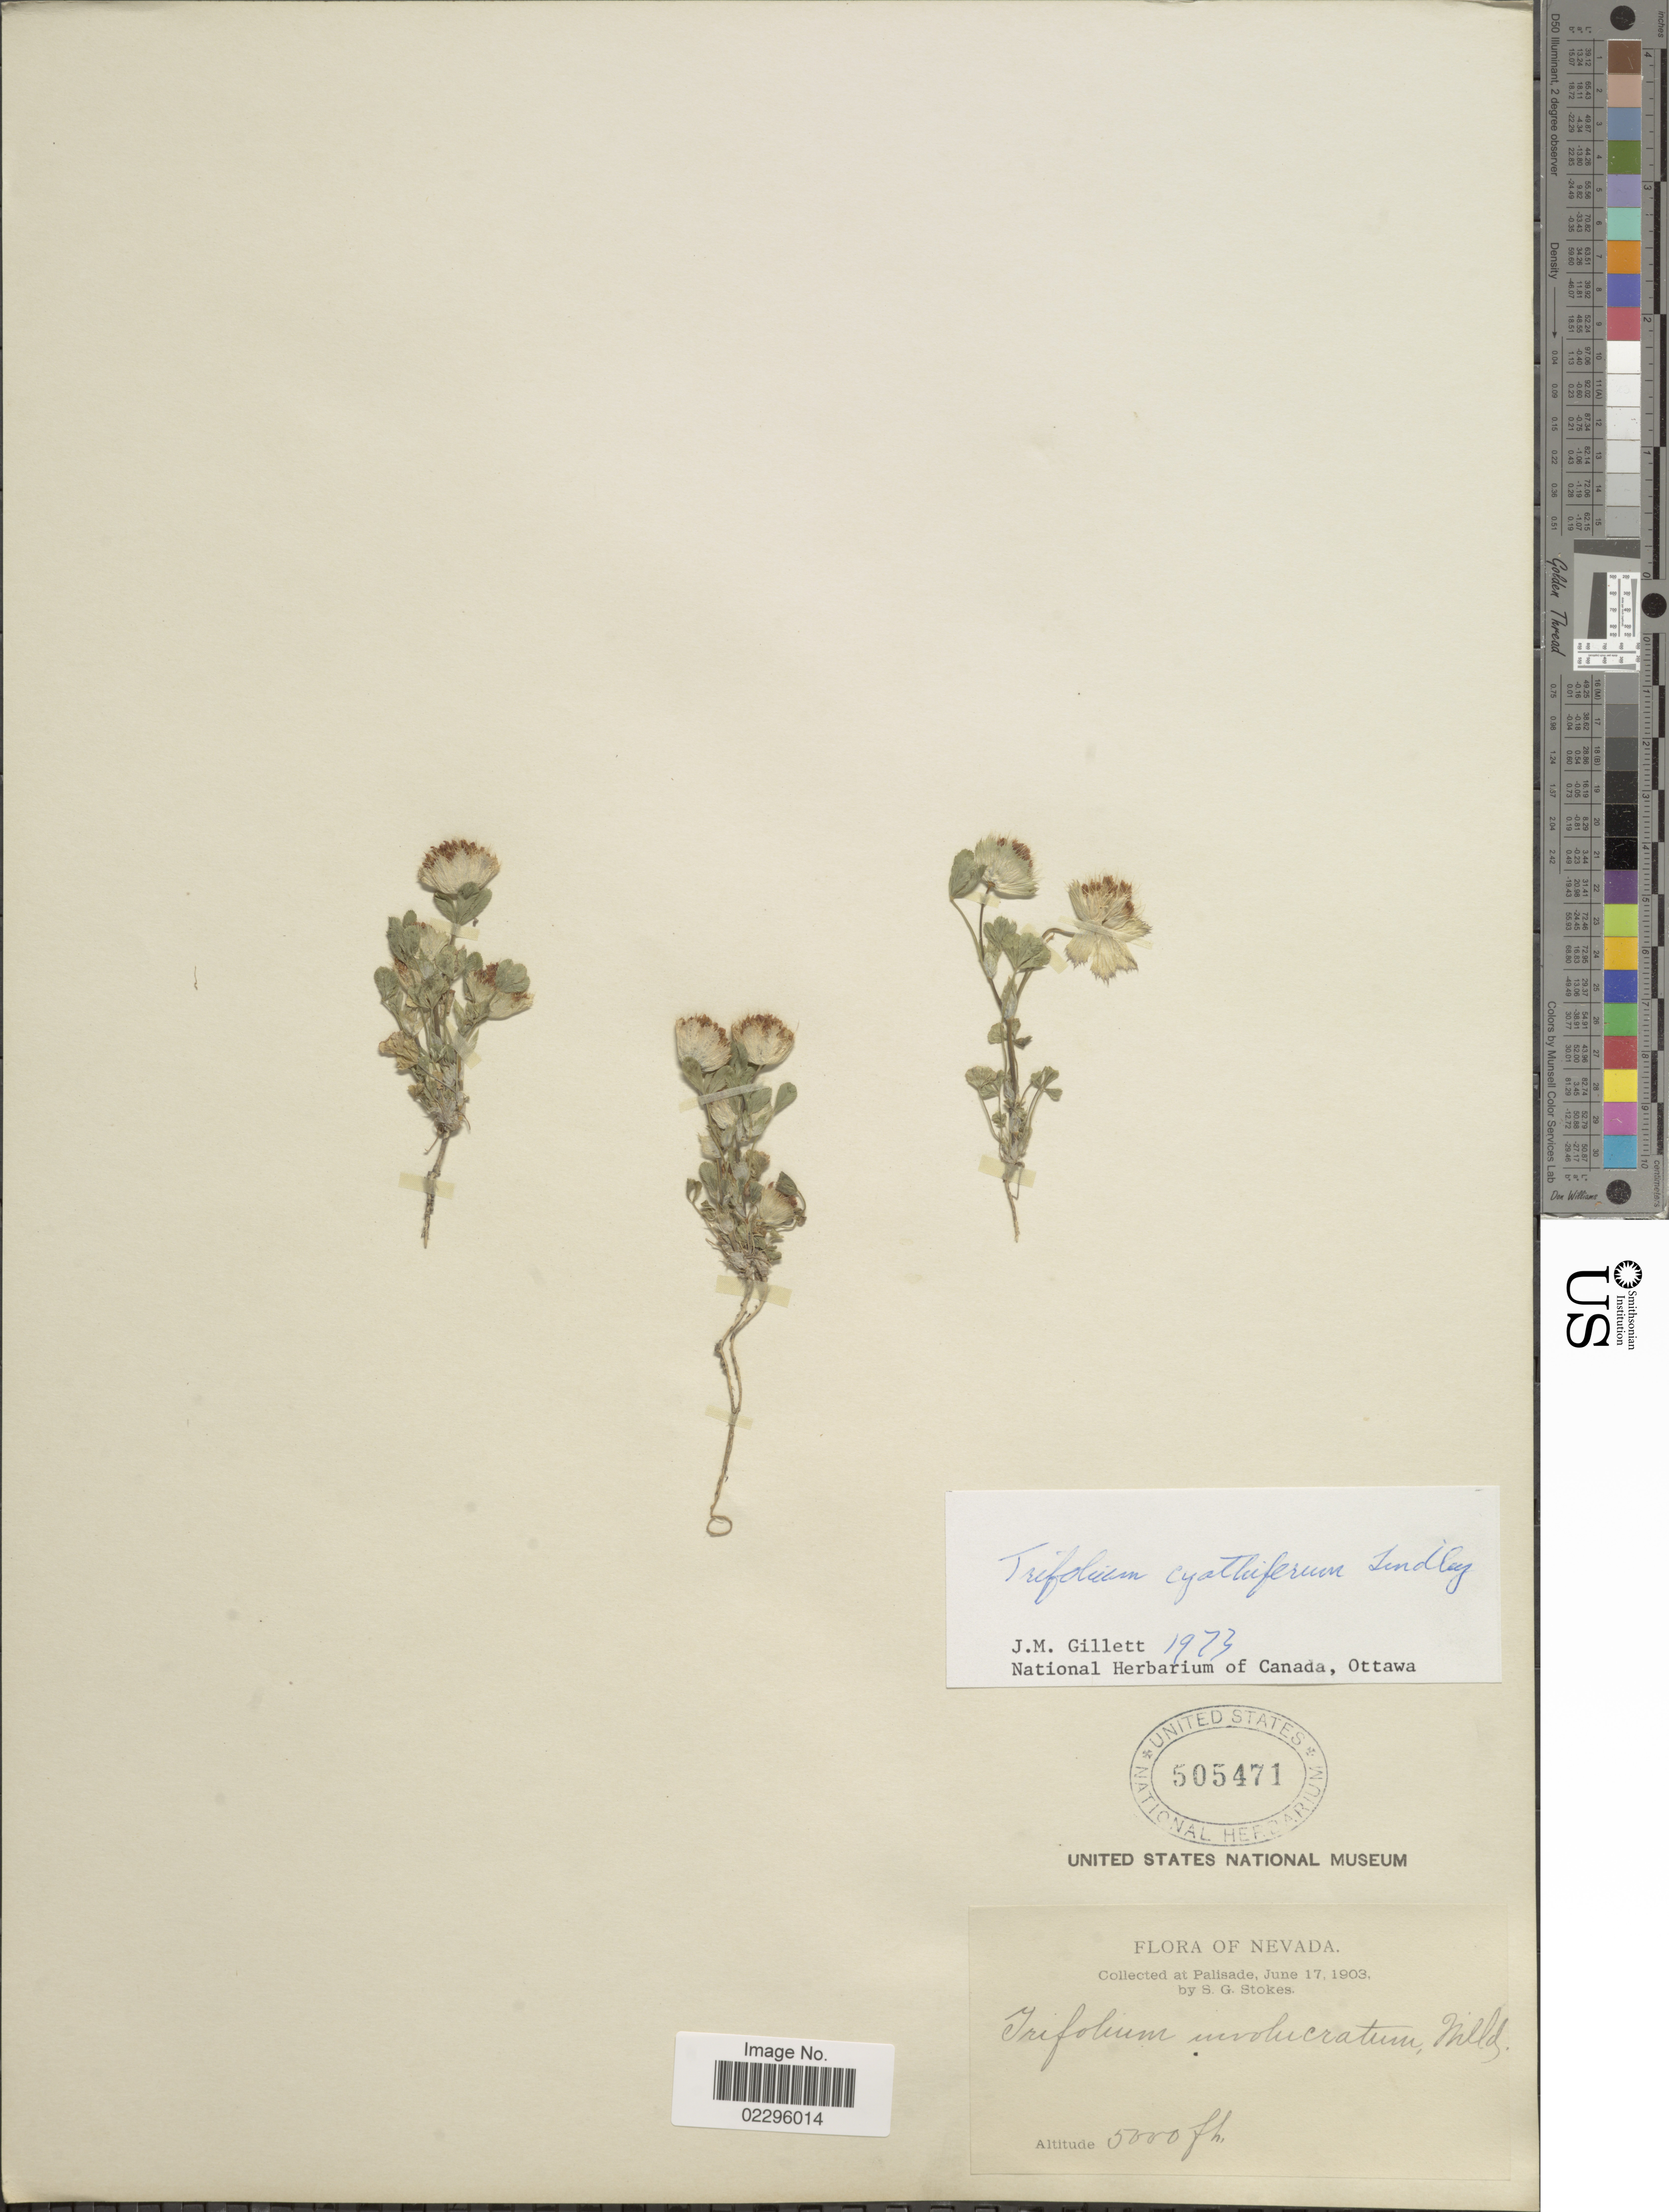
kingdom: Plantae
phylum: Tracheophyta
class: Magnoliopsida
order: Fabales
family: Fabaceae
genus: Trifolium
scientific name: Trifolium cyathiferum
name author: Lindl.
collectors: S. G. Stokes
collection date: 1903-06-17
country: United States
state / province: Nevada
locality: Palisade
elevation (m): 1524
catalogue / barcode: US 505471